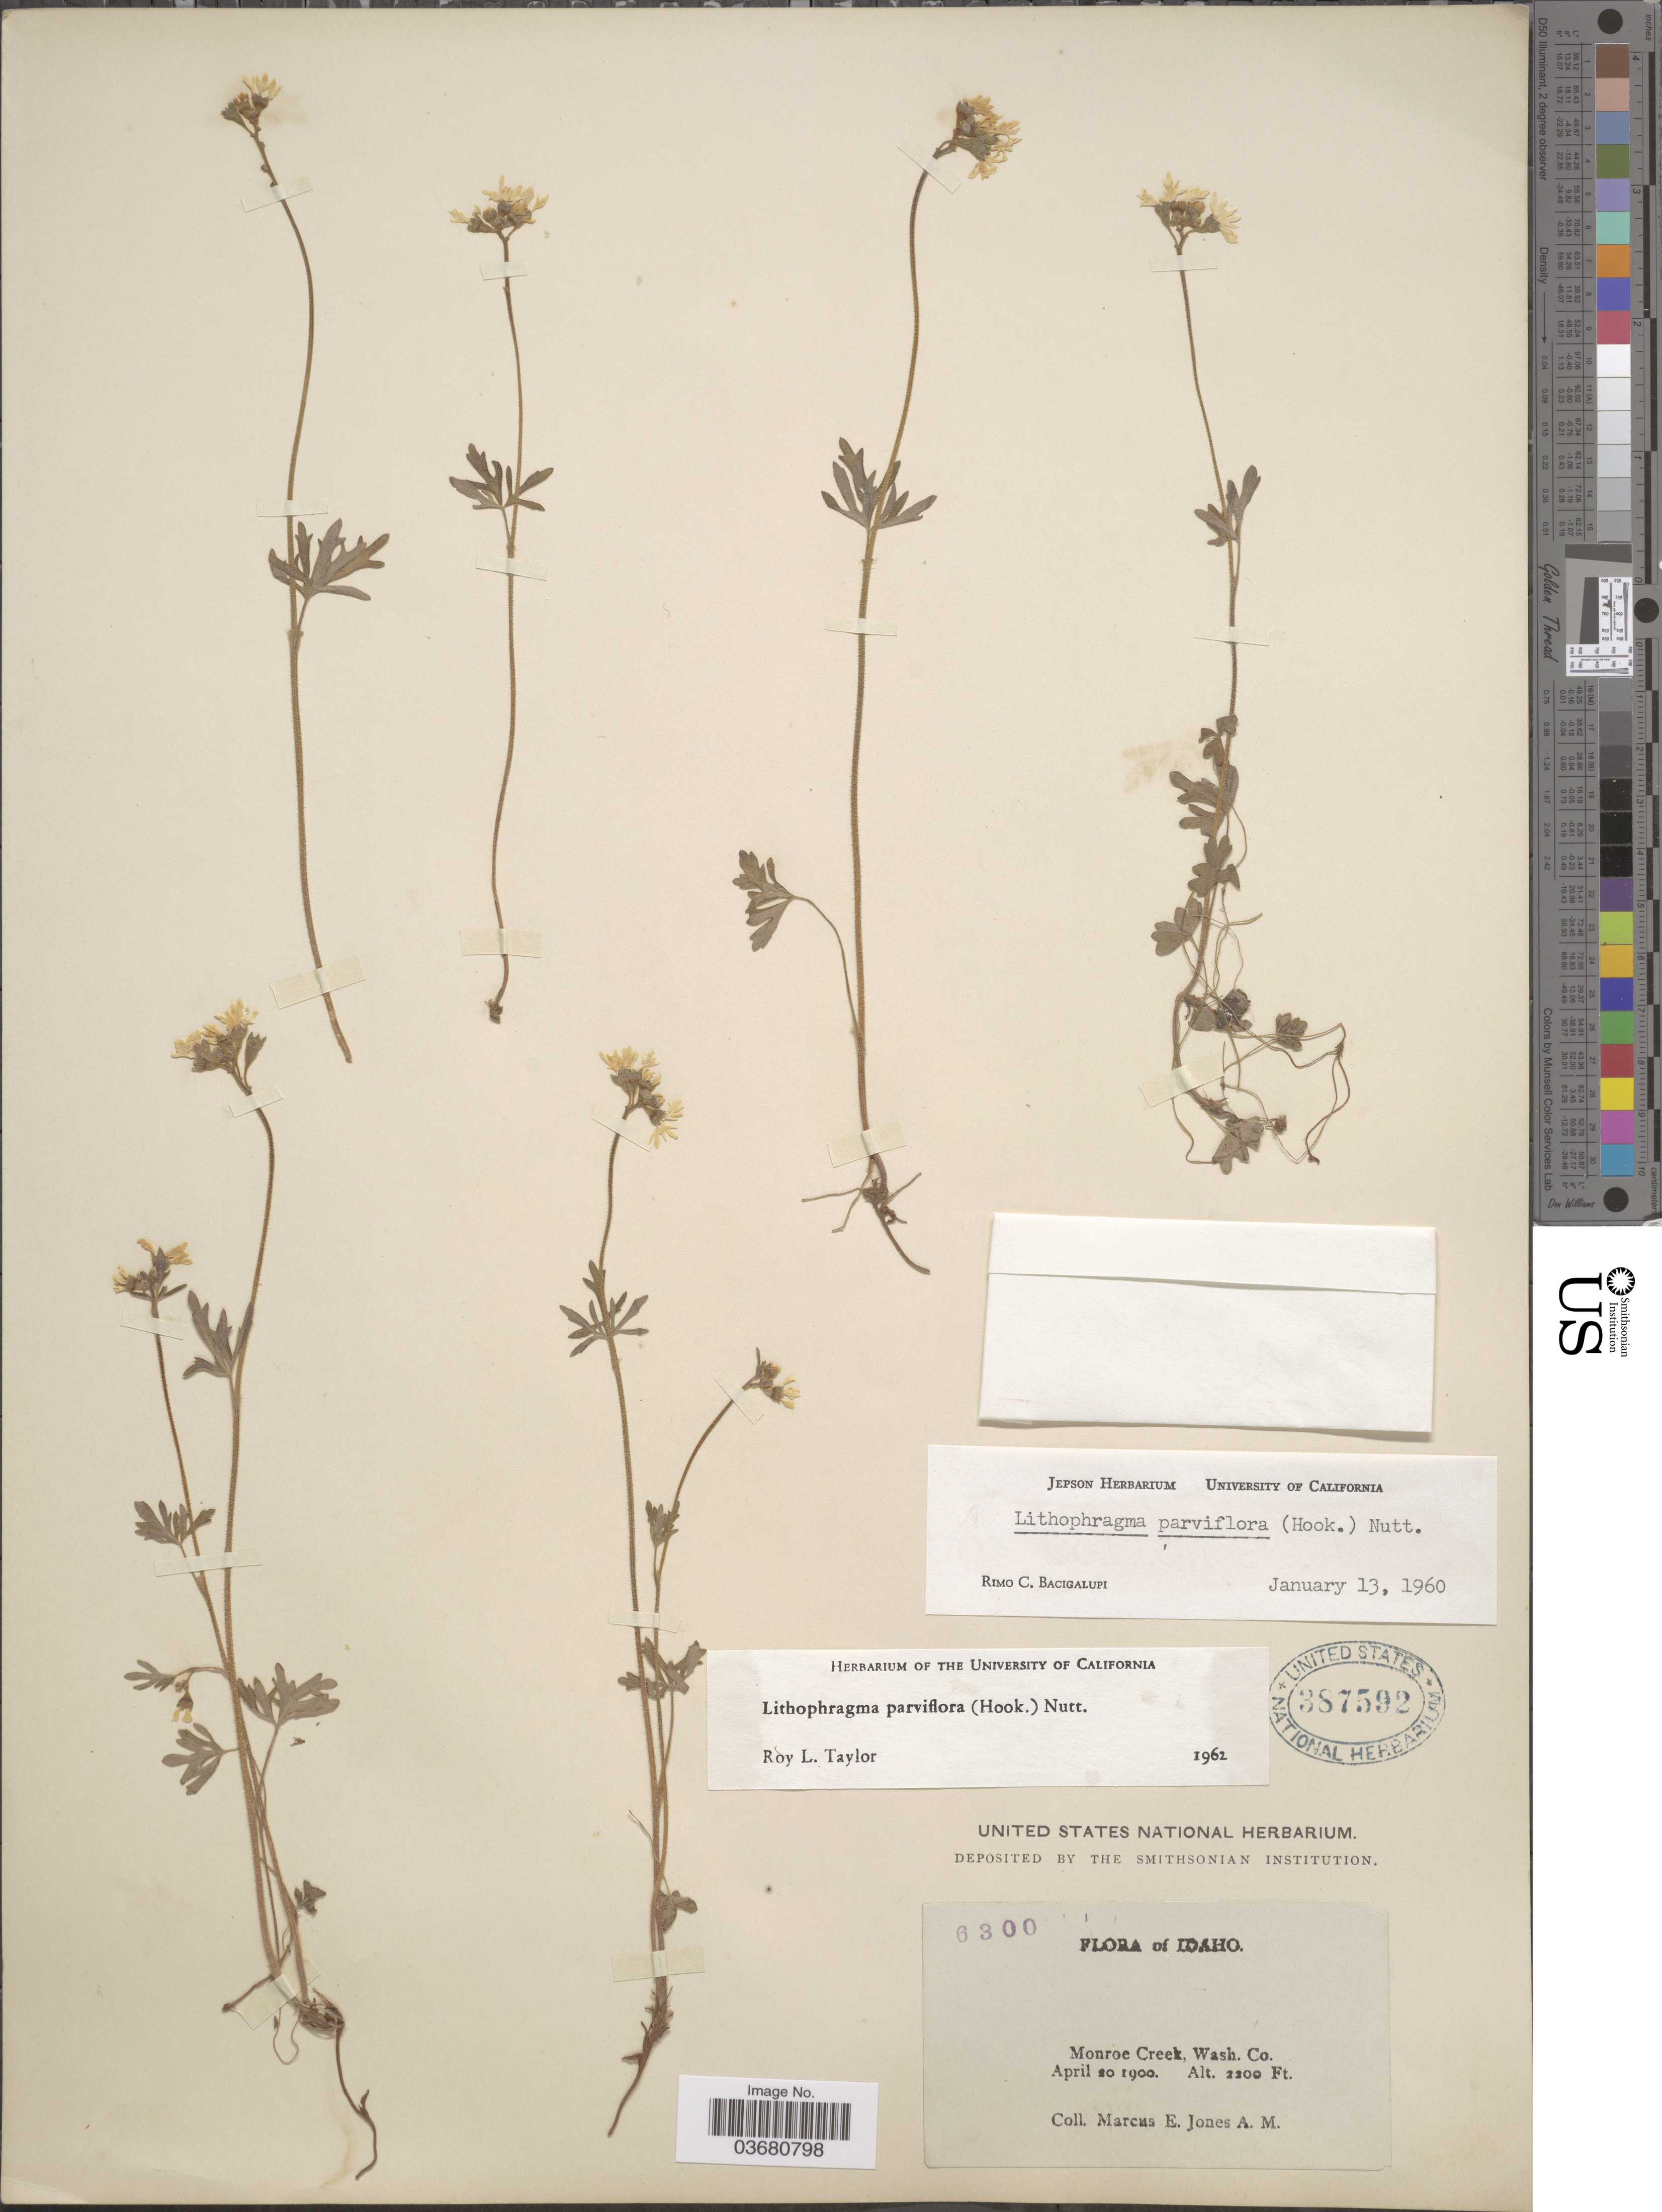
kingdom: Plantae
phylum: Tracheophyta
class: Magnoliopsida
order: Saxifragales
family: Saxifragaceae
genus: Lithophragma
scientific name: Lithophragma parviflorum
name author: (Hook.) Nutt.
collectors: M. E. Jones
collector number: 6300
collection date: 1900-04-20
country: United States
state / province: Idaho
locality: Monroe Creek, Wash. Co.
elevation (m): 671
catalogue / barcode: US 387592